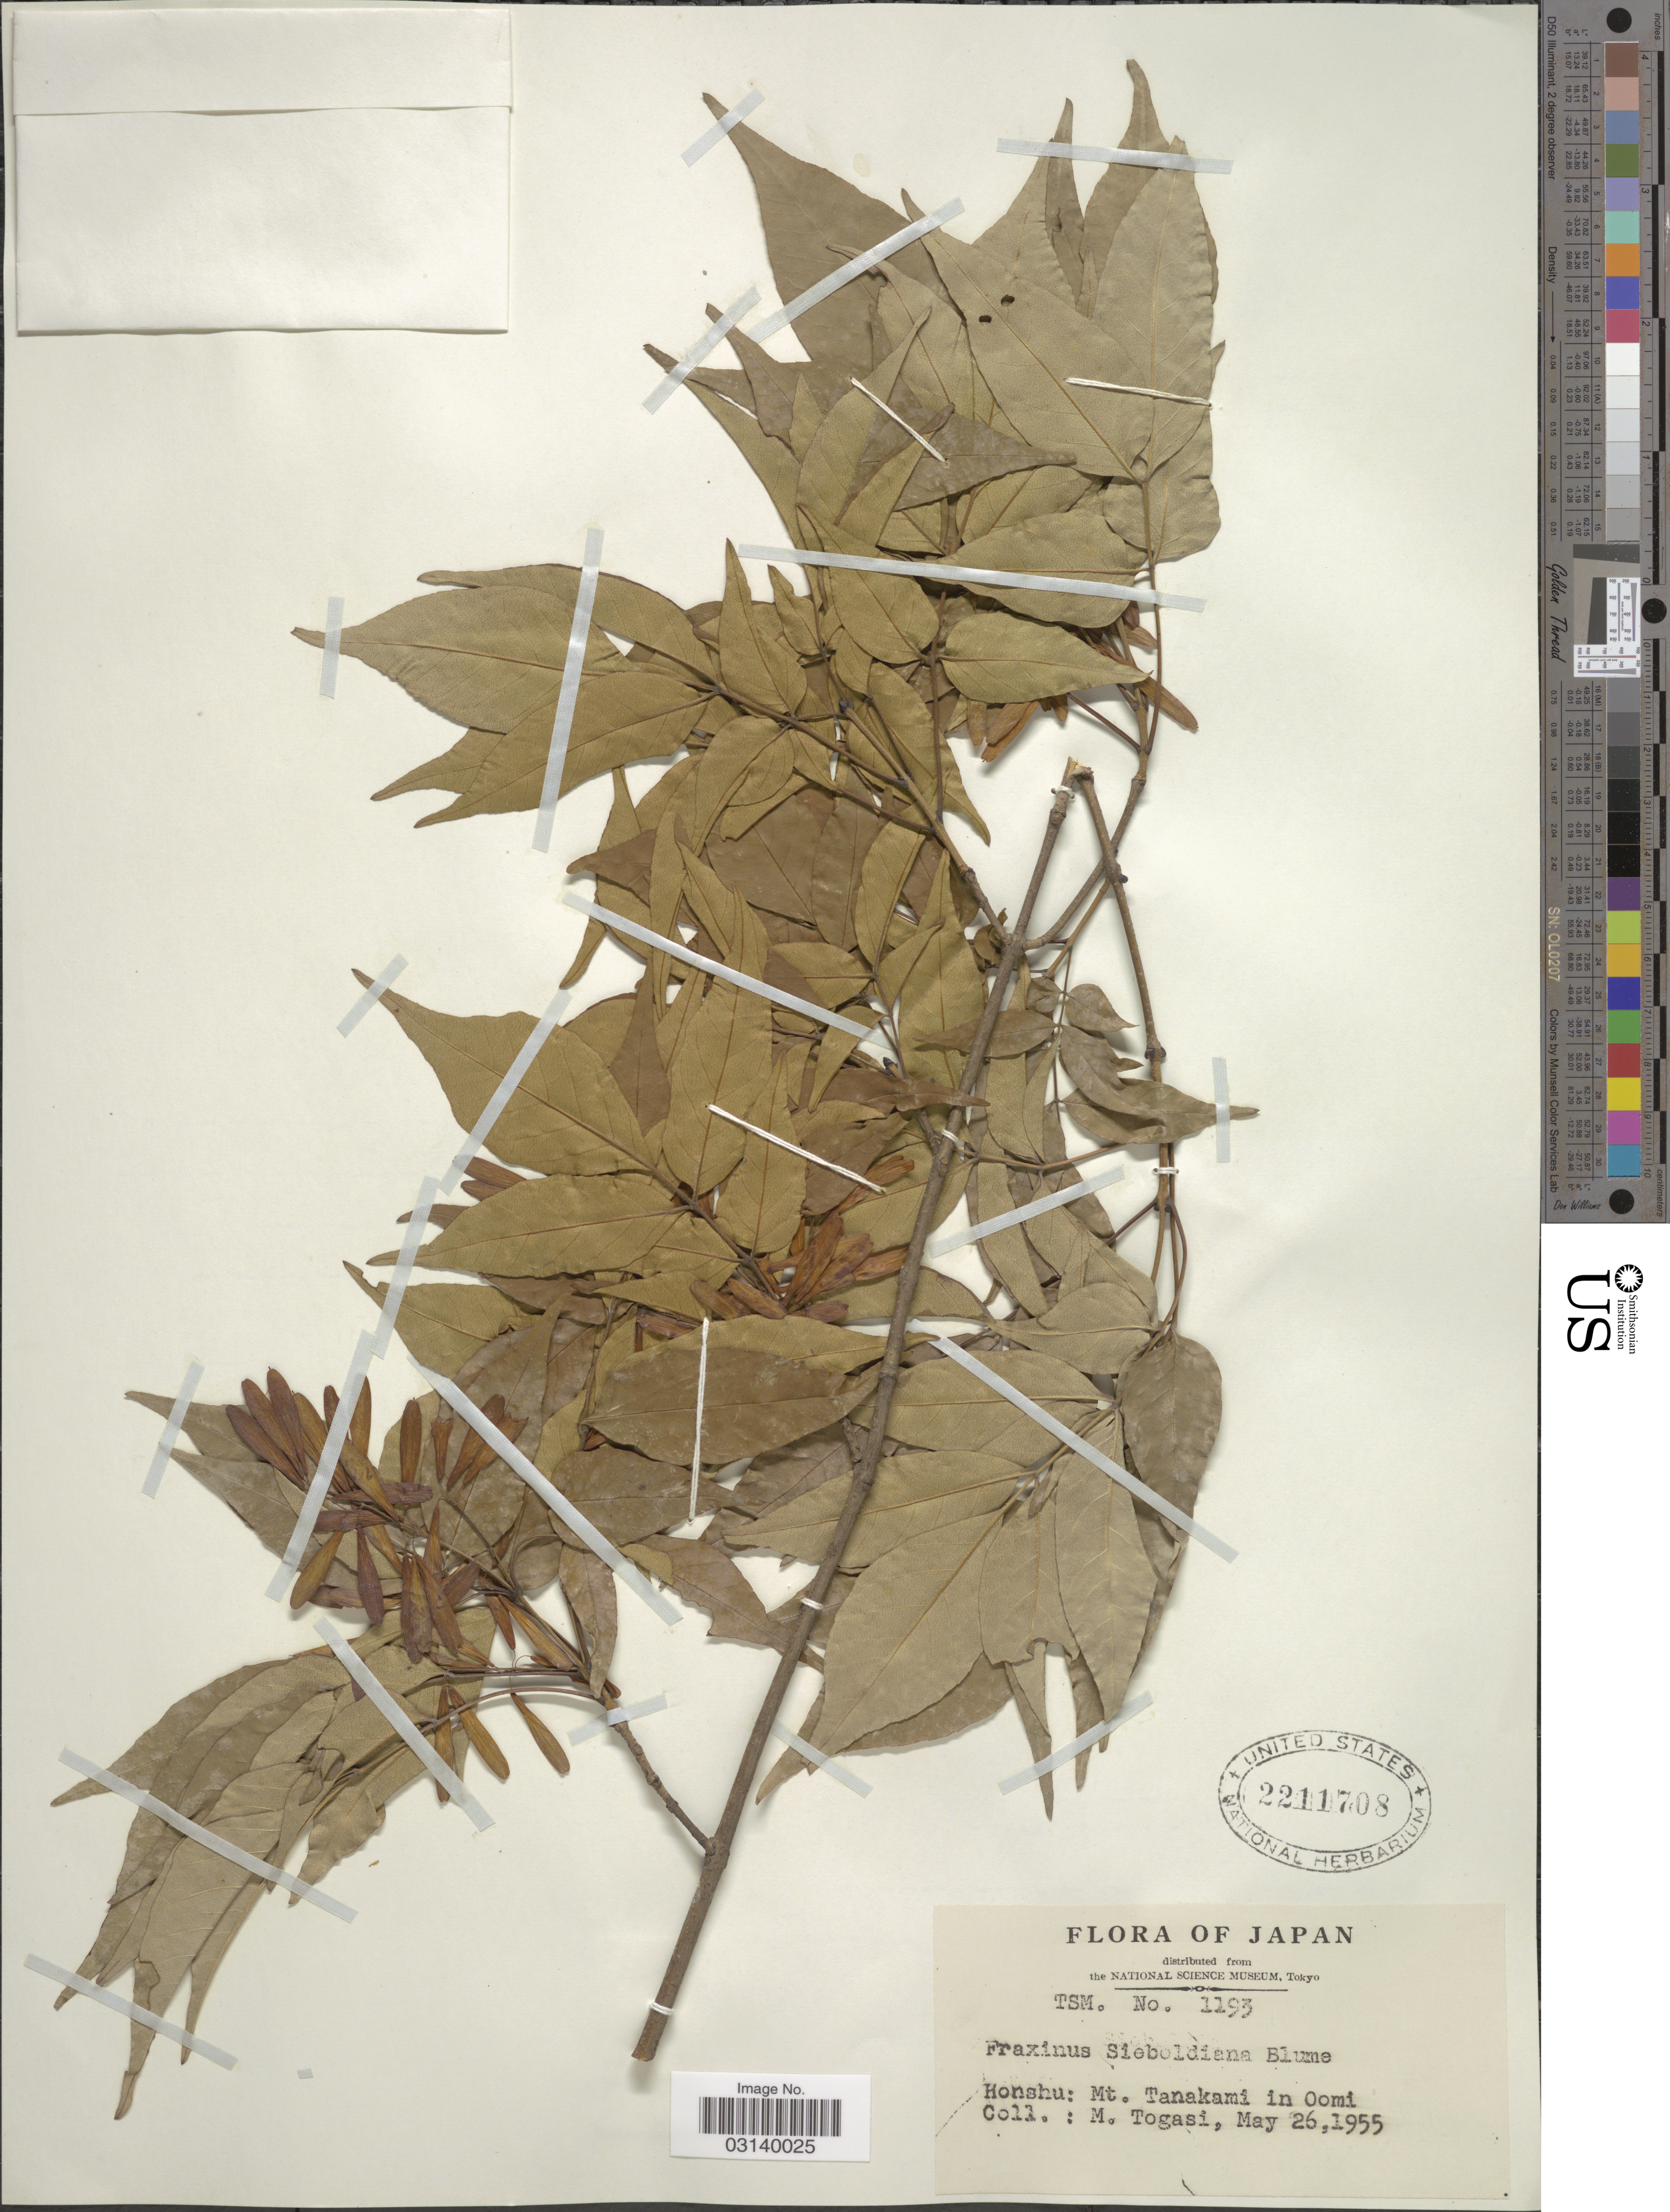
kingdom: Plantae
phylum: Tracheophyta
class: Magnoliopsida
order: Lamiales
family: Oleaceae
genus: Fraxinus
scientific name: Fraxinus sieboldiana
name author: Blume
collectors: M. Togasi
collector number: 1193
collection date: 1955-05-26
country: Japan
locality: Honshu: Mt. Tanakami in Oomi.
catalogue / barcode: US 2211708